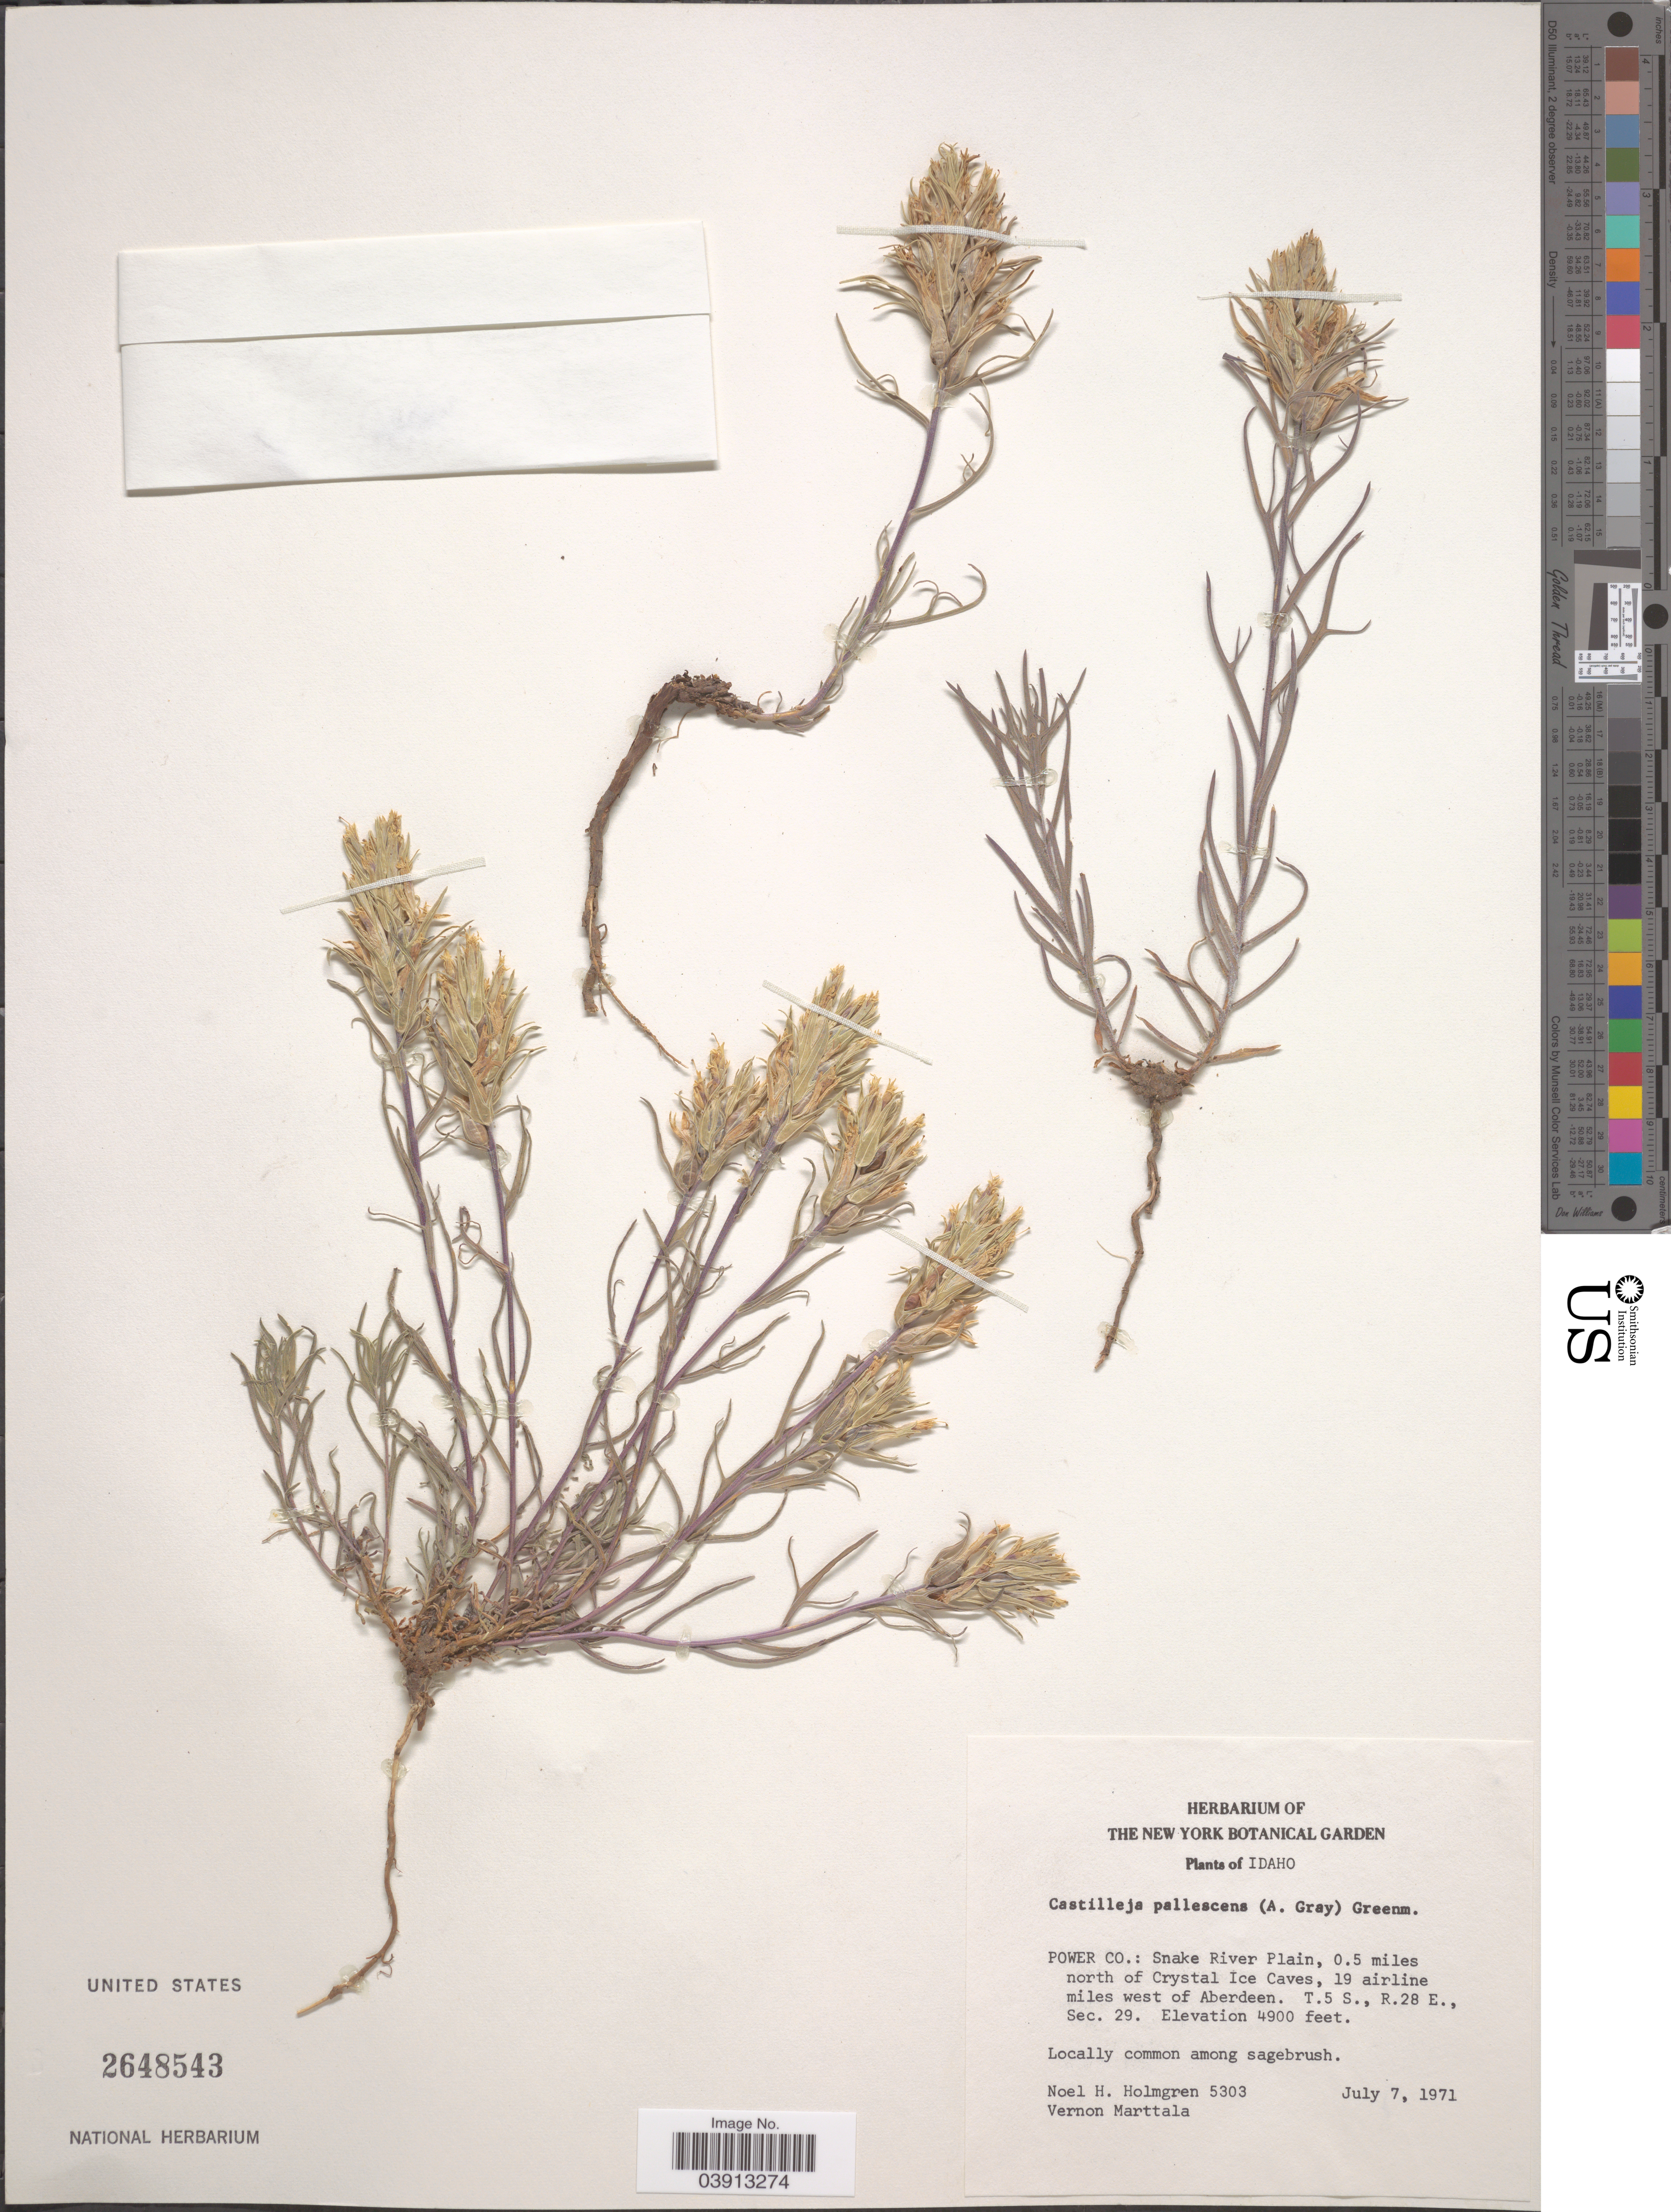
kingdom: Plantae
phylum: Tracheophyta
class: Magnoliopsida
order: Lamiales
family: Orobanchaceae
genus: Castilleja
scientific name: Castilleja pallescens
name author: (A. Gray) Greenm.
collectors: N. H. Holmgren & V. Marttala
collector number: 5303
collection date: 1971-07-07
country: United States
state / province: Idaho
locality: Power Co.: Snake River Plain, 0.5 miles north of Crystal Ice Caves, 19 airline miles west of Aberdeen. T.5 S., R.28 E., Sec. 29.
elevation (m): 1494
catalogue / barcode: US 2648543